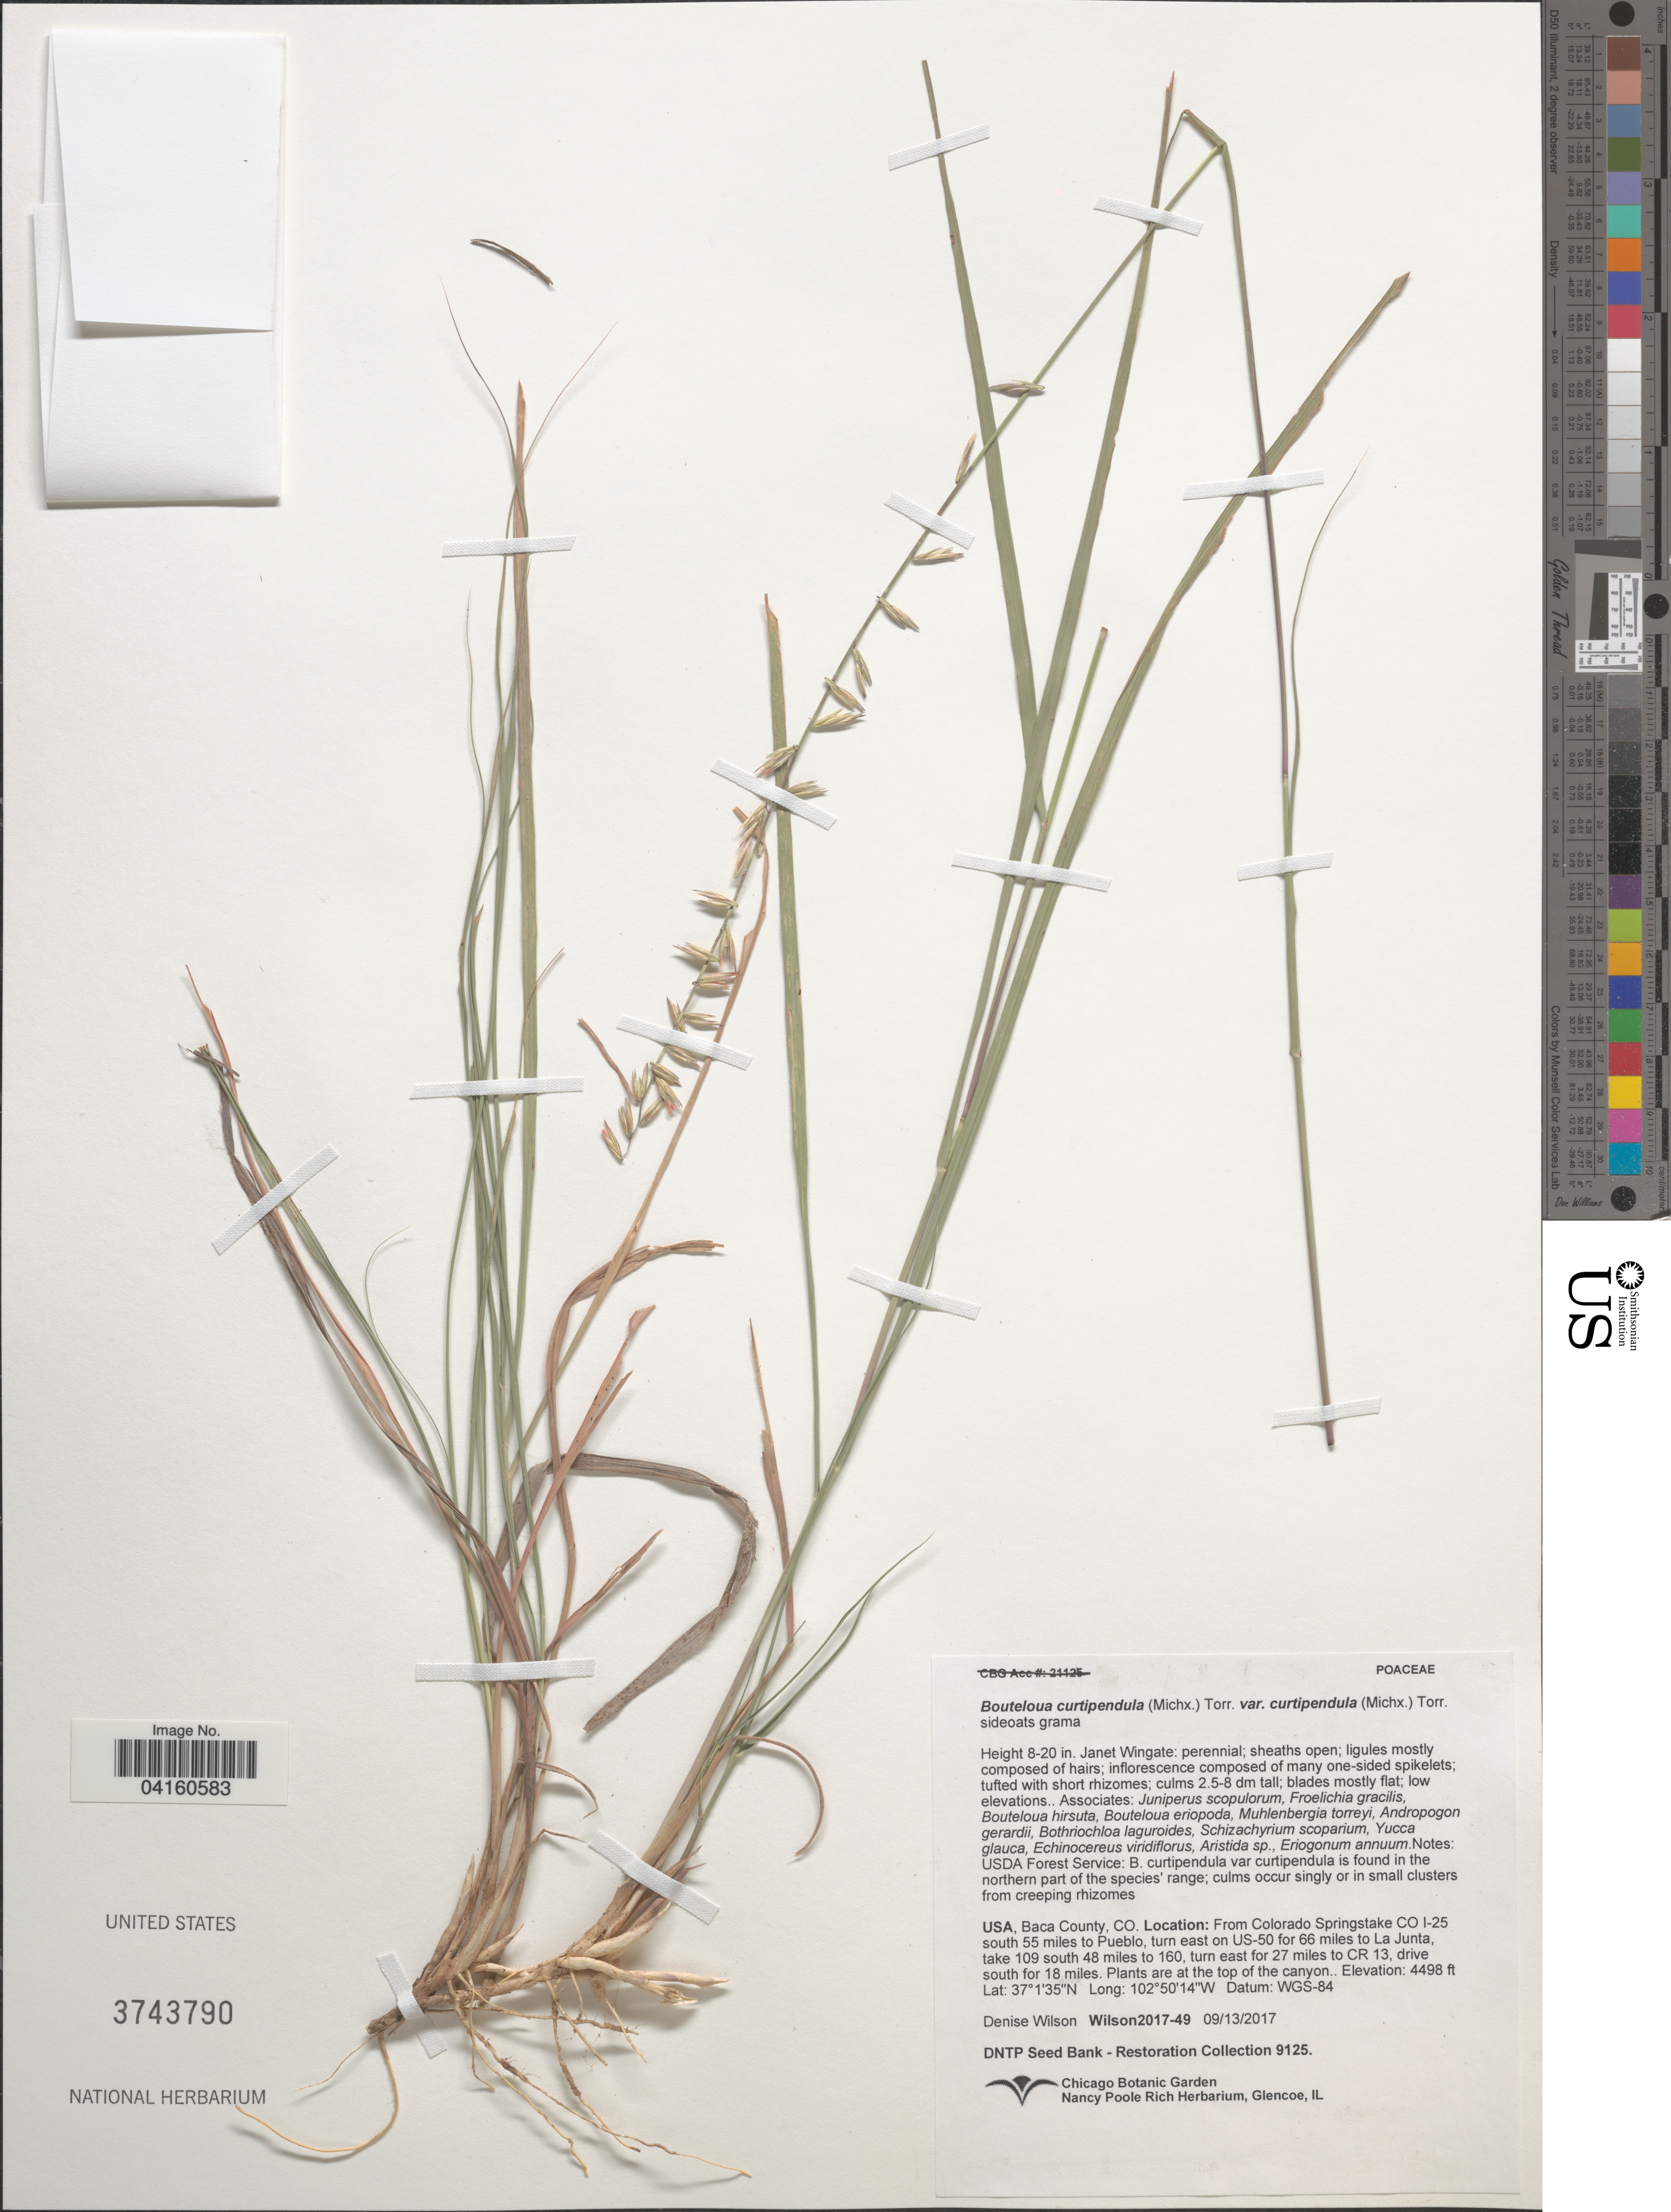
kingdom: Plantae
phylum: Tracheophyta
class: Liliopsida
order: Poales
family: Poaceae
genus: Bouteloua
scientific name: Bouteloua curtipendula var. curtipendula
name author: (Michx.) Torr.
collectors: D. Wilson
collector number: Wilson2017-49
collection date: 2017-09-13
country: United States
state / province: Colorado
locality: Baca County. From Colorado Springs take CO I-25 south 55 miles to Pueblo; turn east on US 50 for 66 miles to La Junta; take 109 south 48 miles to 160, turn E for 27 miles to CR13; drive south for 18 miles. Plants are at the top of the canyon.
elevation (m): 1371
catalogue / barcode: US 3743790